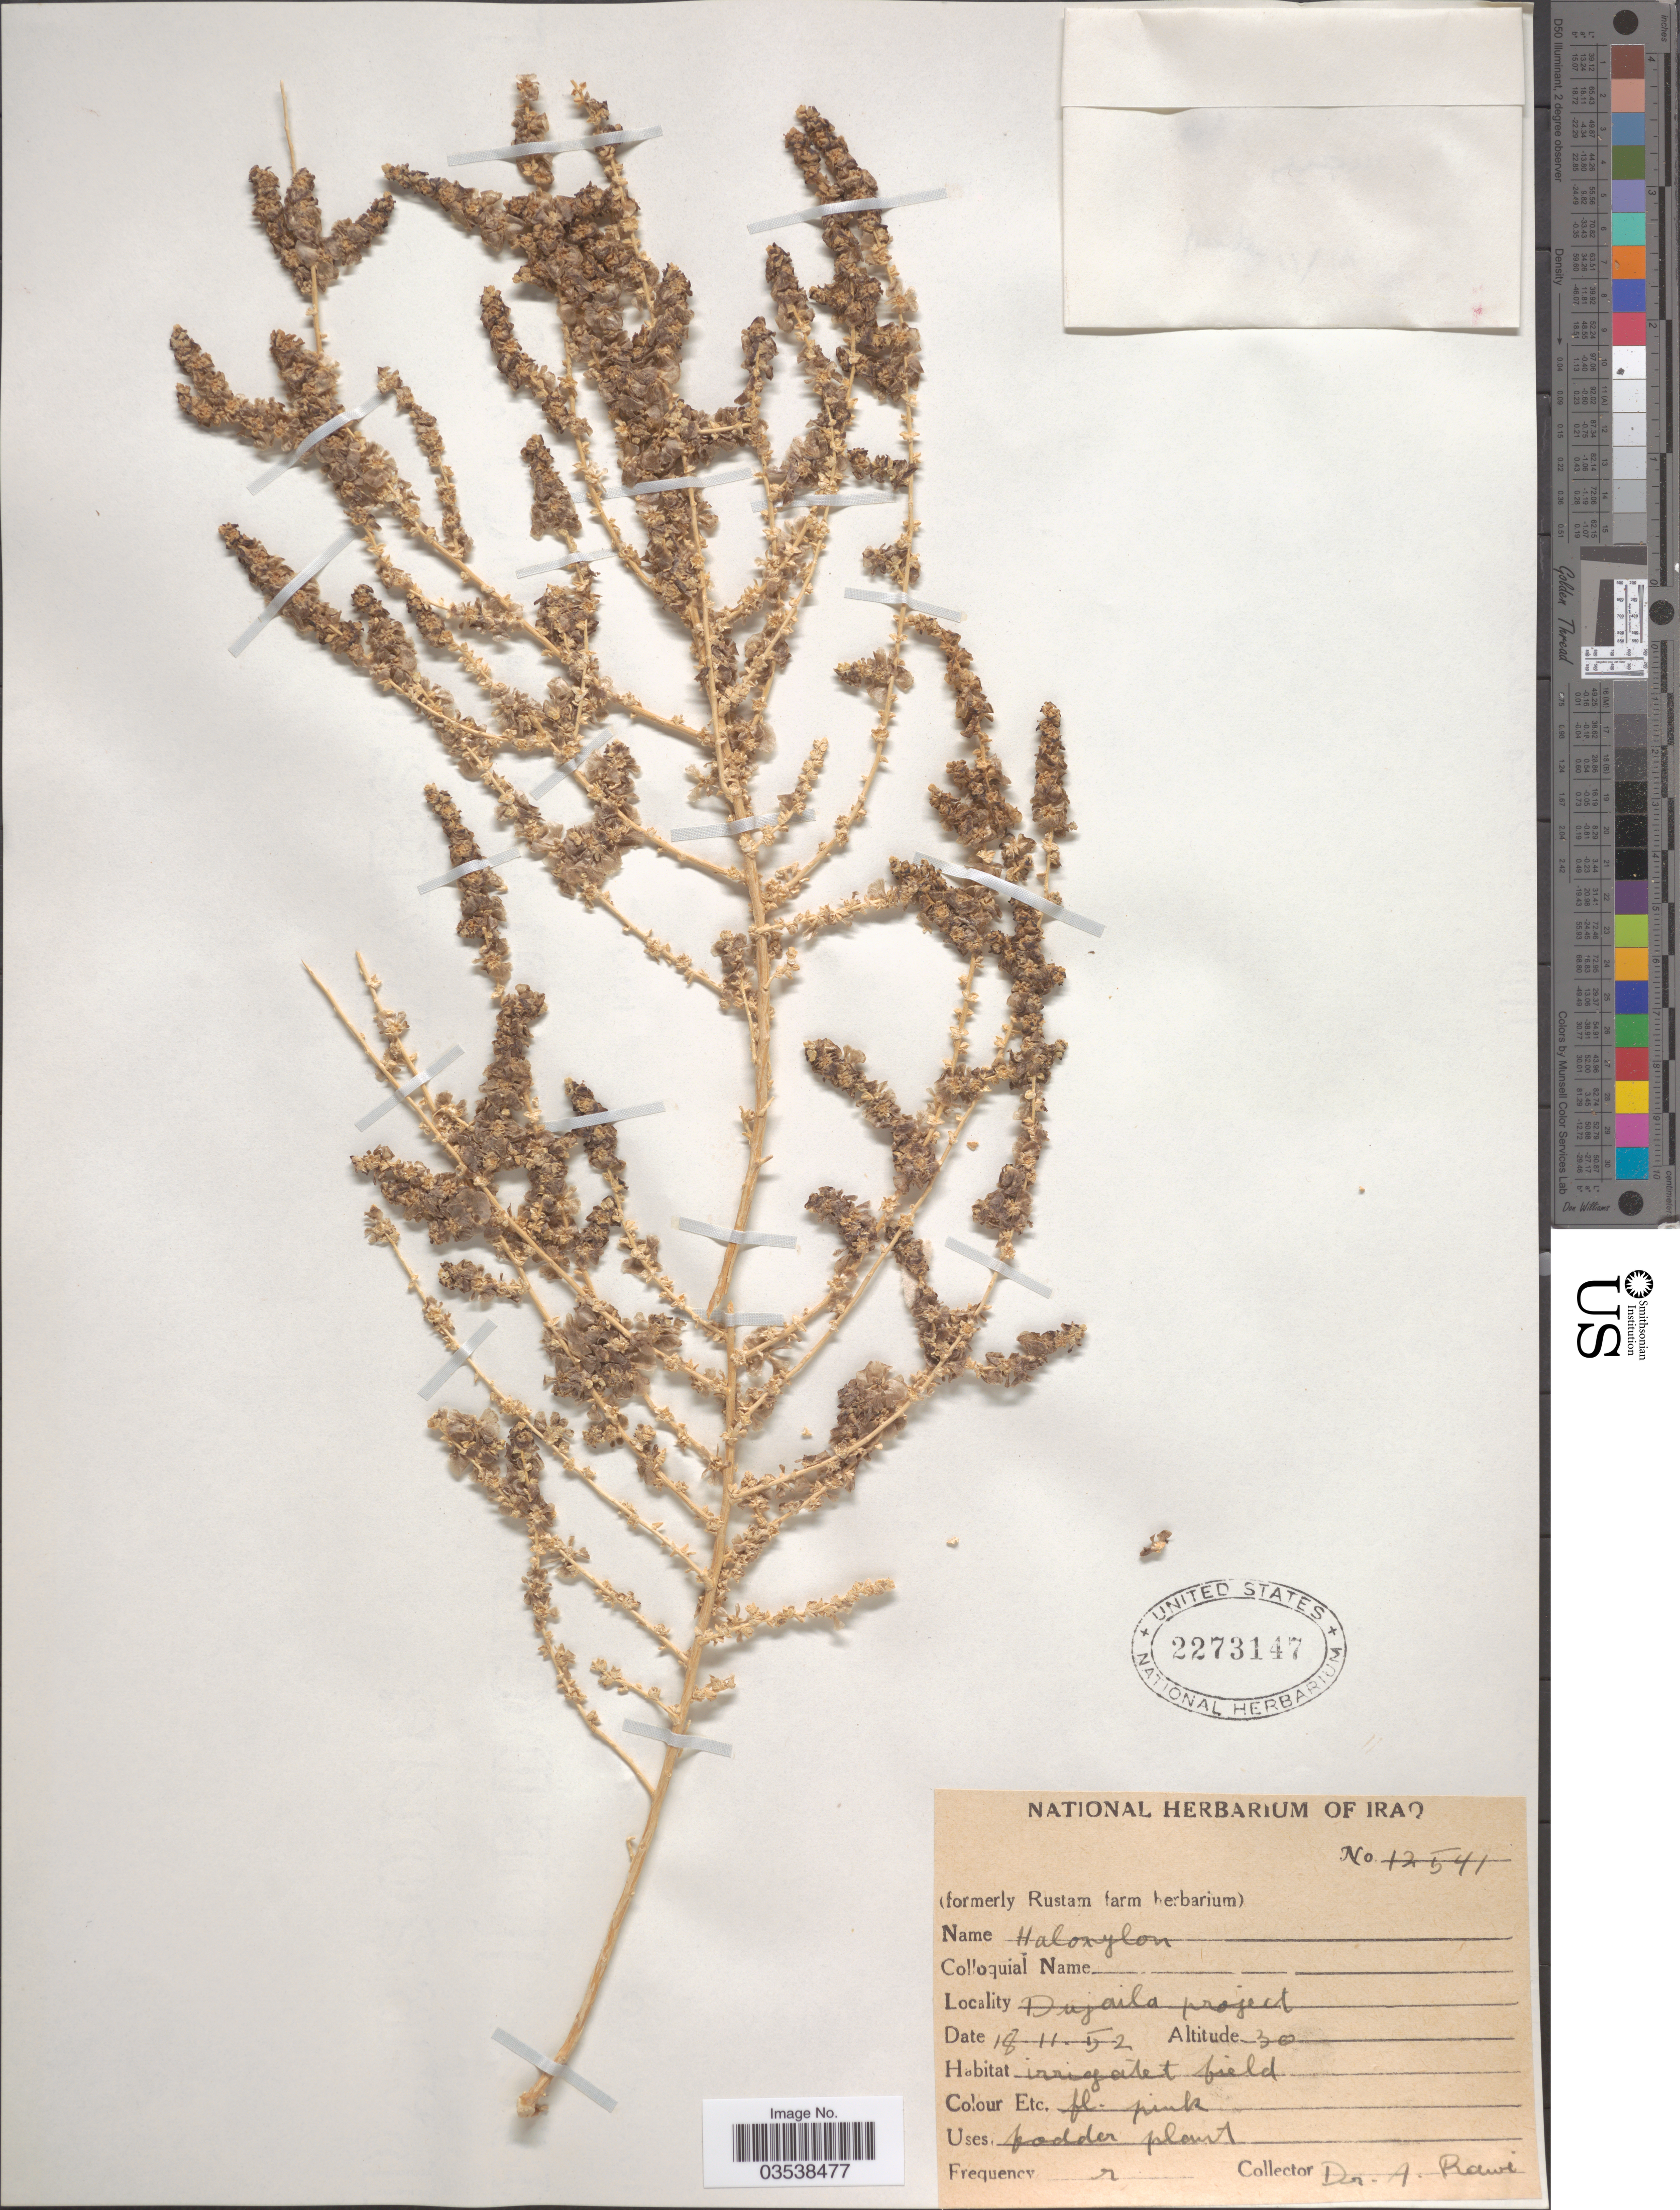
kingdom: Plantae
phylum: Tracheophyta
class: Magnoliopsida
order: Caryophyllales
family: Amaranthaceae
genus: Haloxylon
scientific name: Haloxylon sp.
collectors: A. Rawi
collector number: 12541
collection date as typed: Transcribed d/m/y: 18/11/52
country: Iraq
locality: Dujaila project.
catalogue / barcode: US 2273147